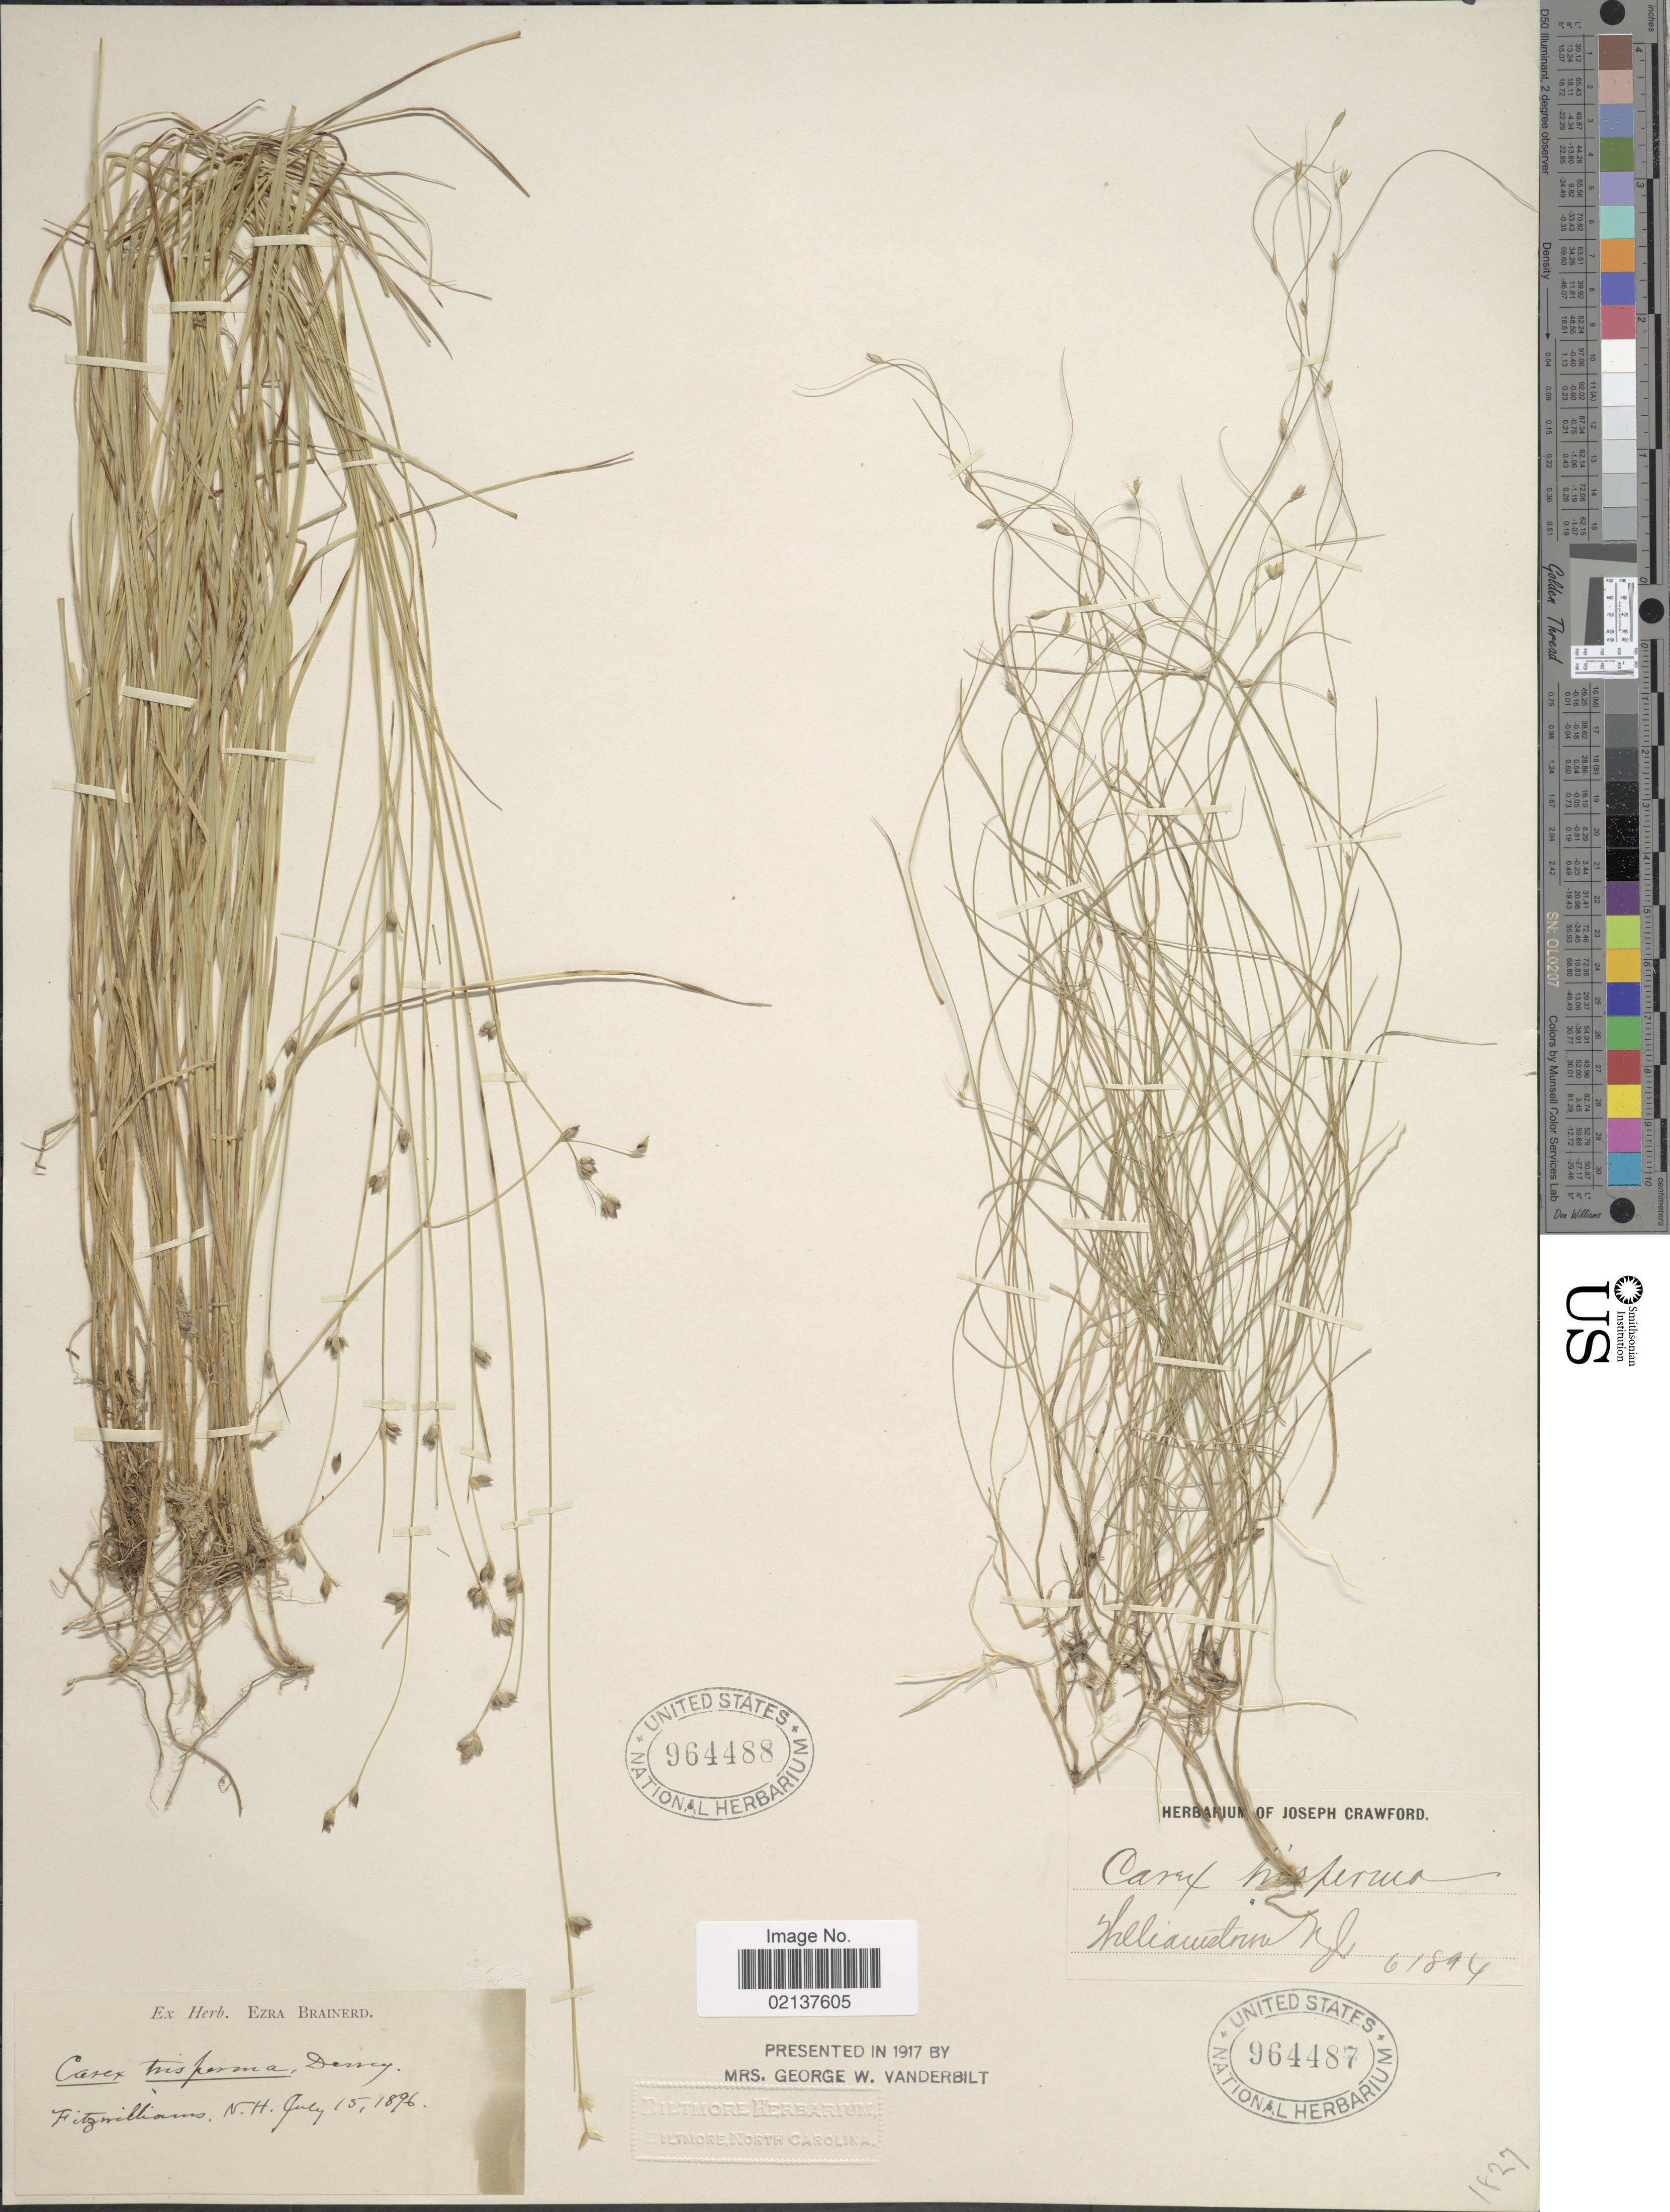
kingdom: Plantae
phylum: Tracheophyta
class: Liliopsida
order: Poales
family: Cyperaceae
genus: Carex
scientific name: Carex trisperma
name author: Dewey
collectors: ex herb. Ezra Brainerd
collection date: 1896-07-15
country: United States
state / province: New Hampshire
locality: Fitzwilliams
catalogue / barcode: US 964488